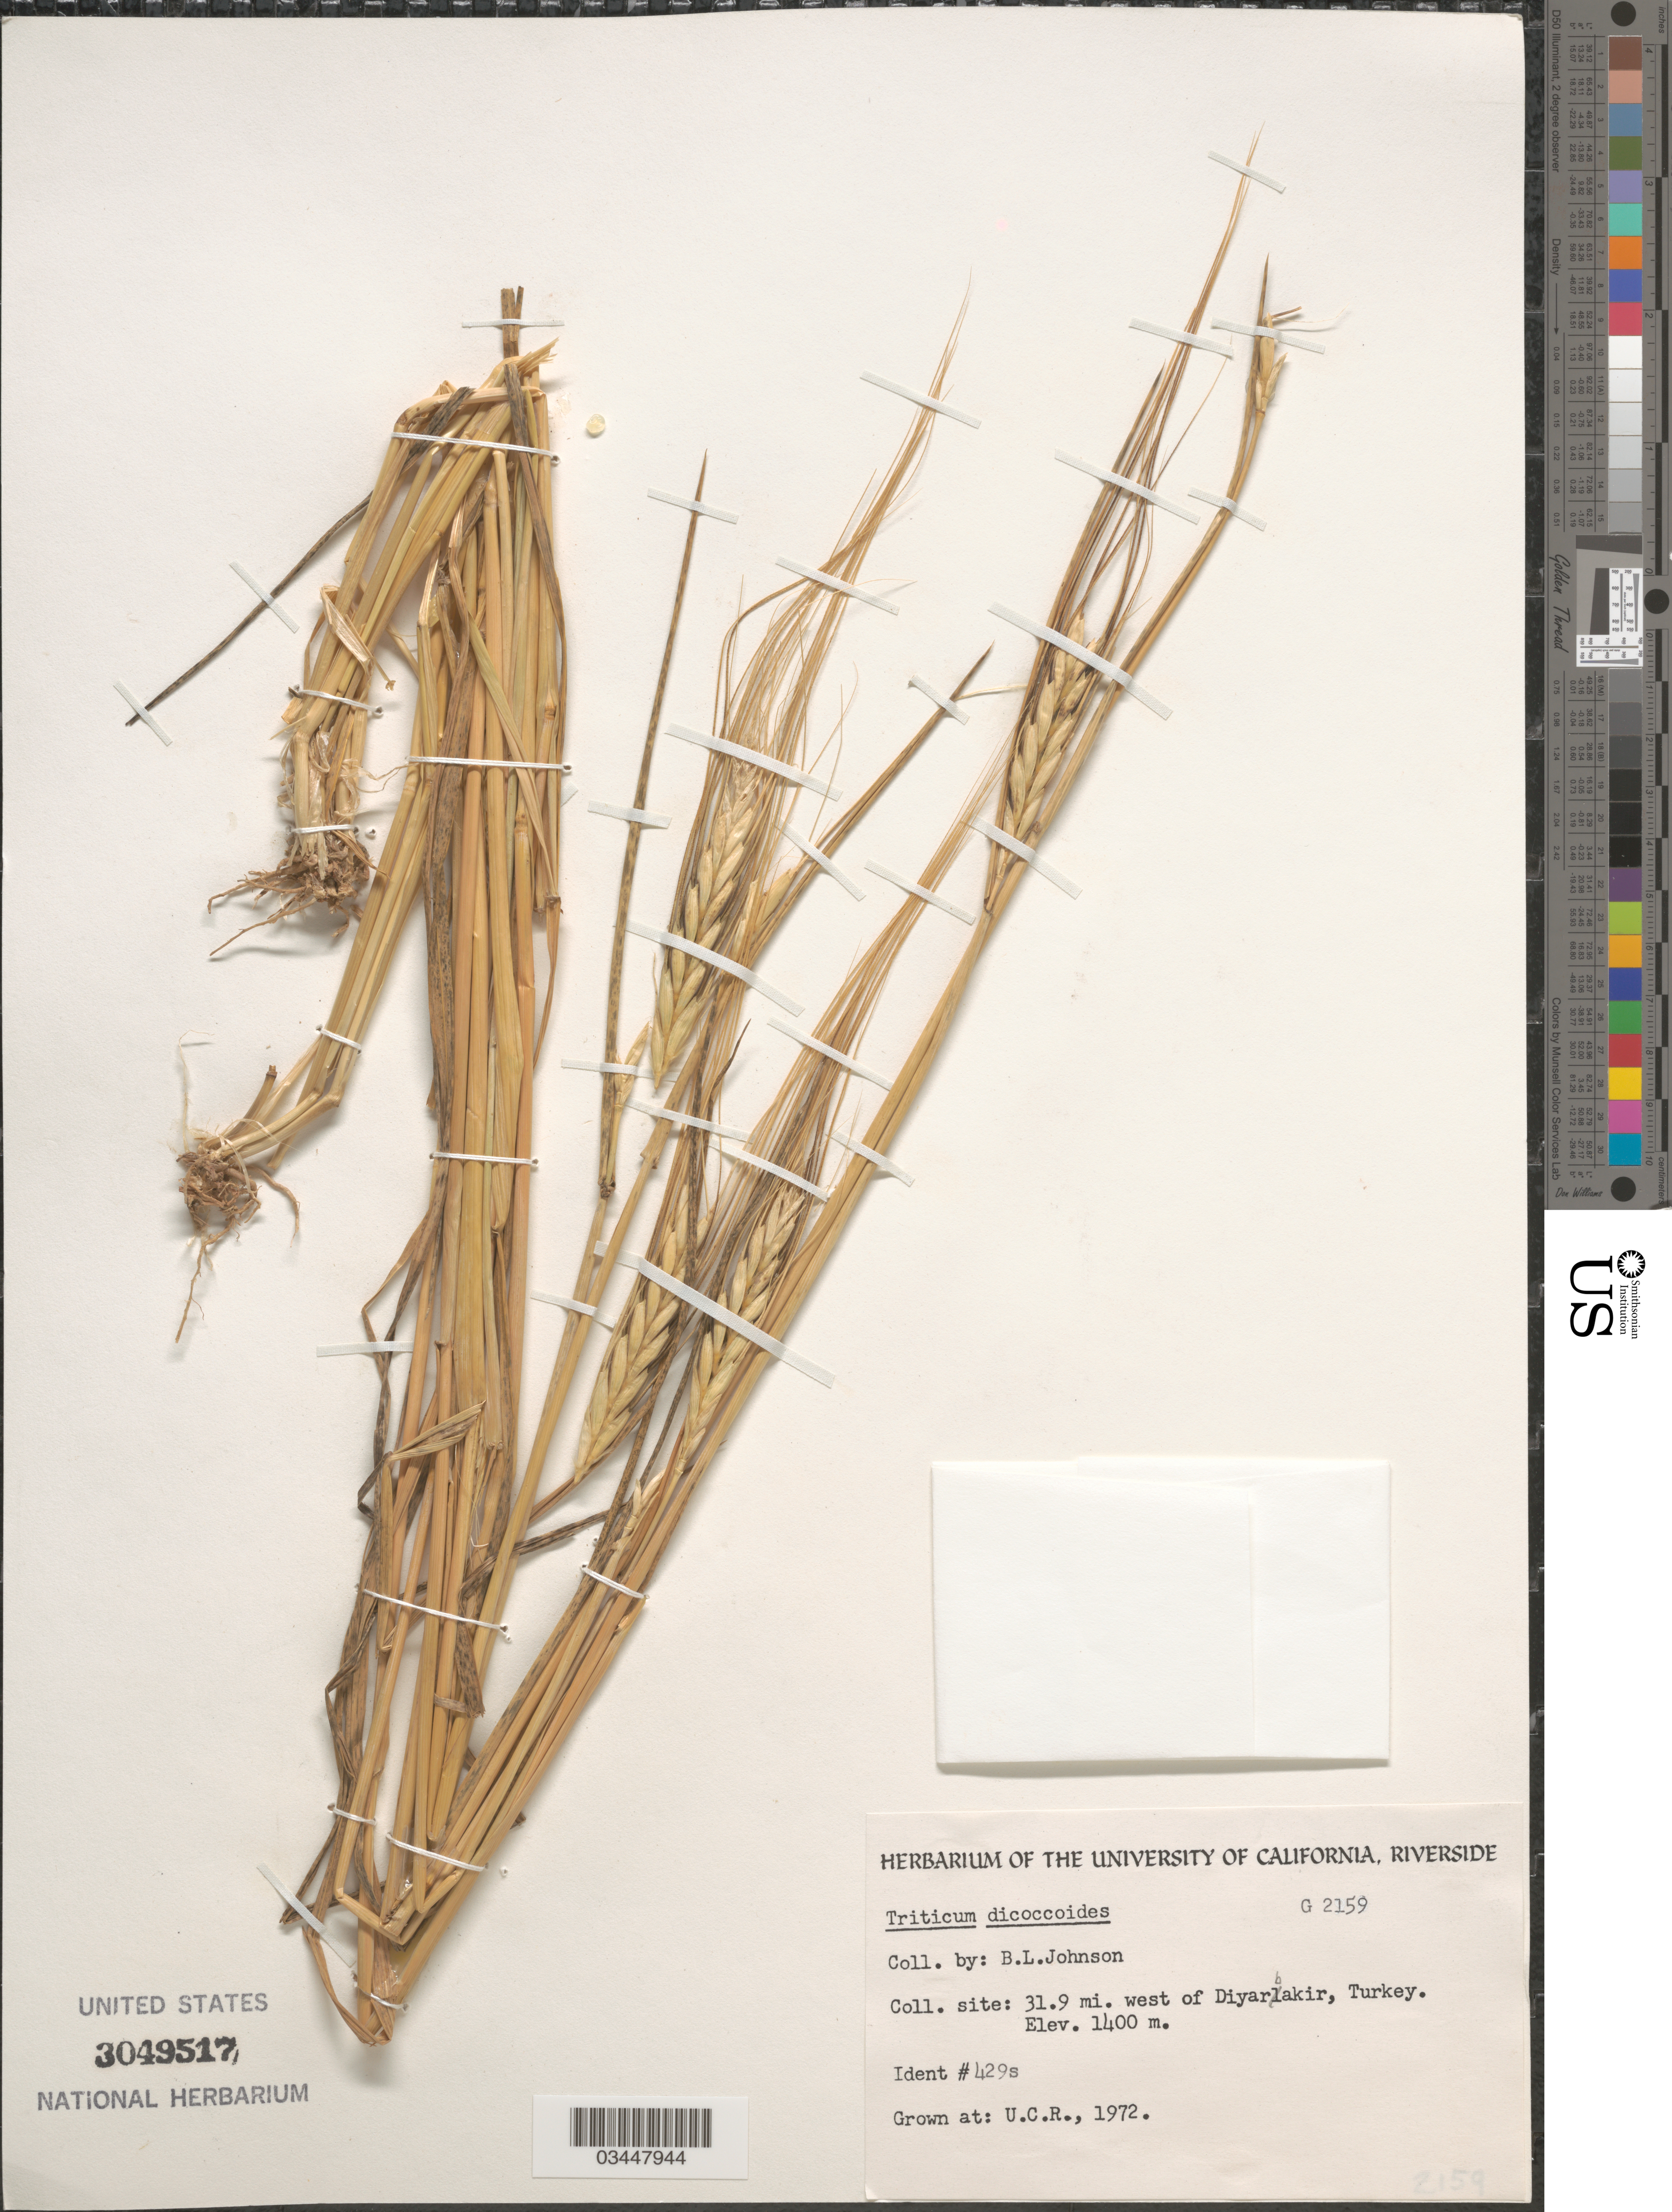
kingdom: Plantae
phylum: Tracheophyta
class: Liliopsida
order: Poales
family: Poaceae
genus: Triticum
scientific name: Triticum dicoccoides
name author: (Körn.) Körn. ex Schweinf.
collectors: ex herb. Univ. of California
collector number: G2159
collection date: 1972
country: United States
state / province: California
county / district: Riverside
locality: U.C.R.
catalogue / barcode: US 3049517